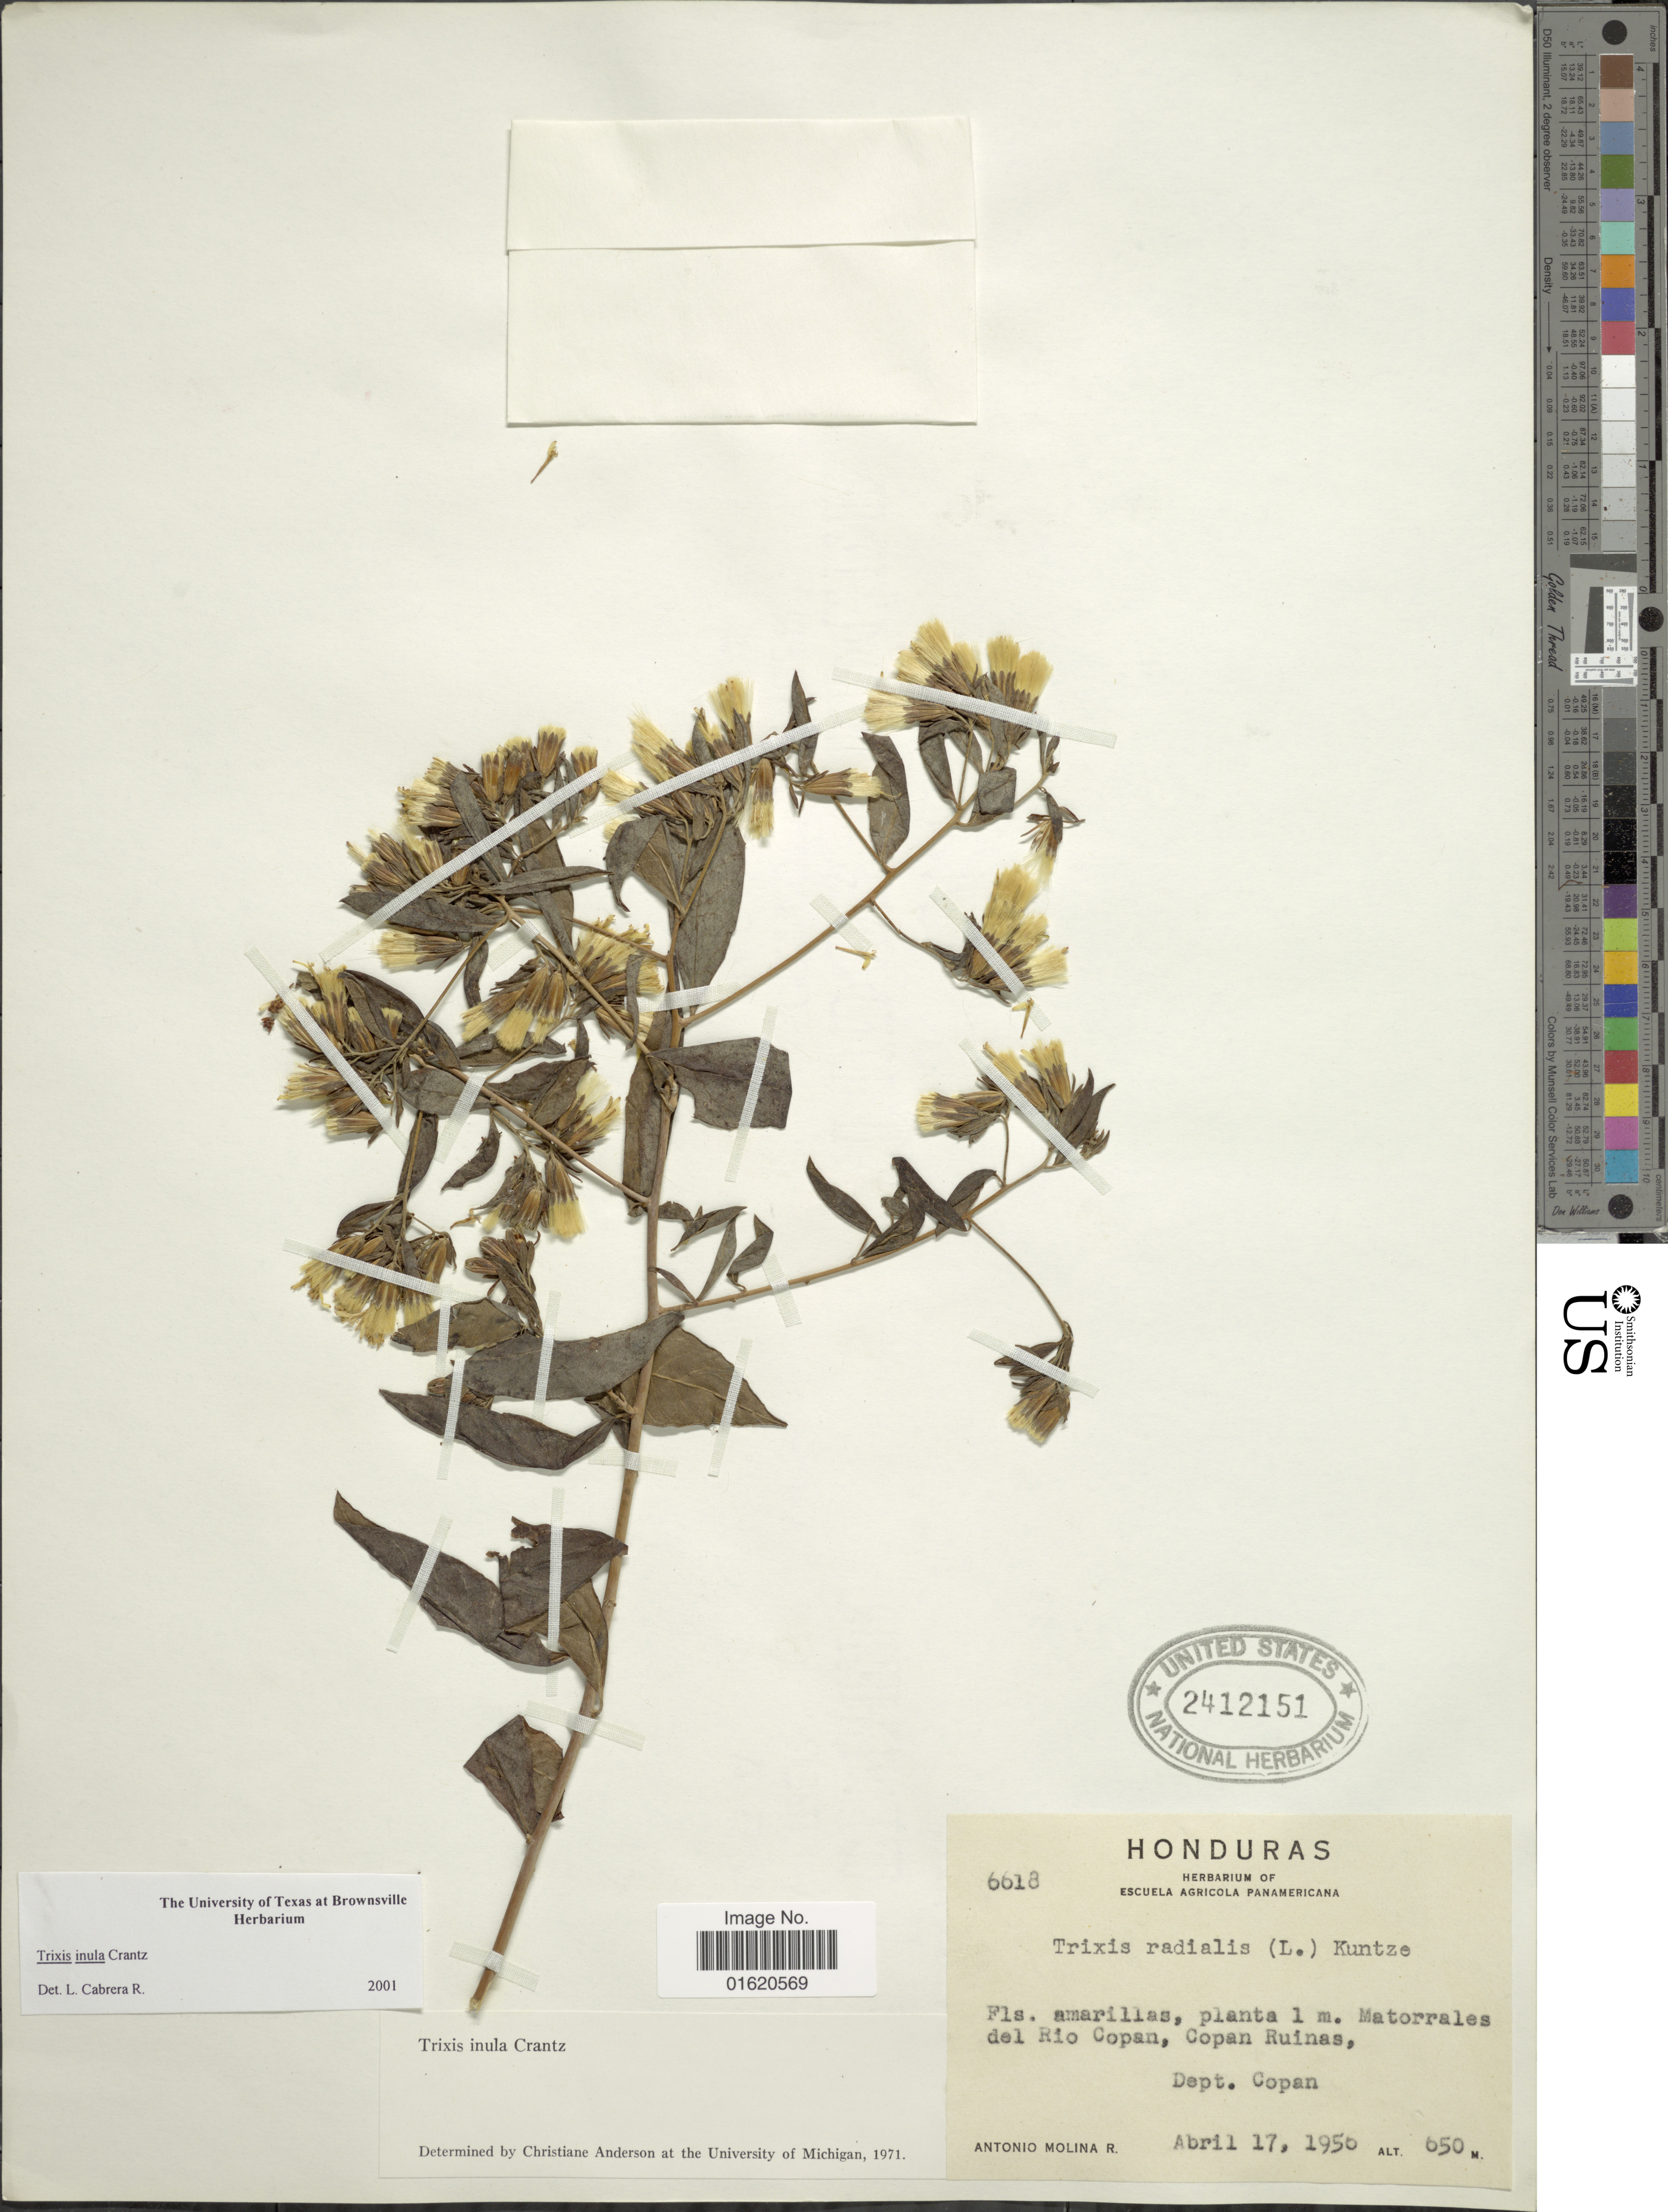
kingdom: Plantae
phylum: Tracheophyta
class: Magnoliopsida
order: Asterales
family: Asteraceae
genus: Trixis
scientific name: Trixis inula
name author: Crantz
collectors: A. Molina R.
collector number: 6618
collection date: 1950-04-17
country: Honduras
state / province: Copán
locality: Matorrales del Rio Copan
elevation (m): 650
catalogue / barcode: US 2412151